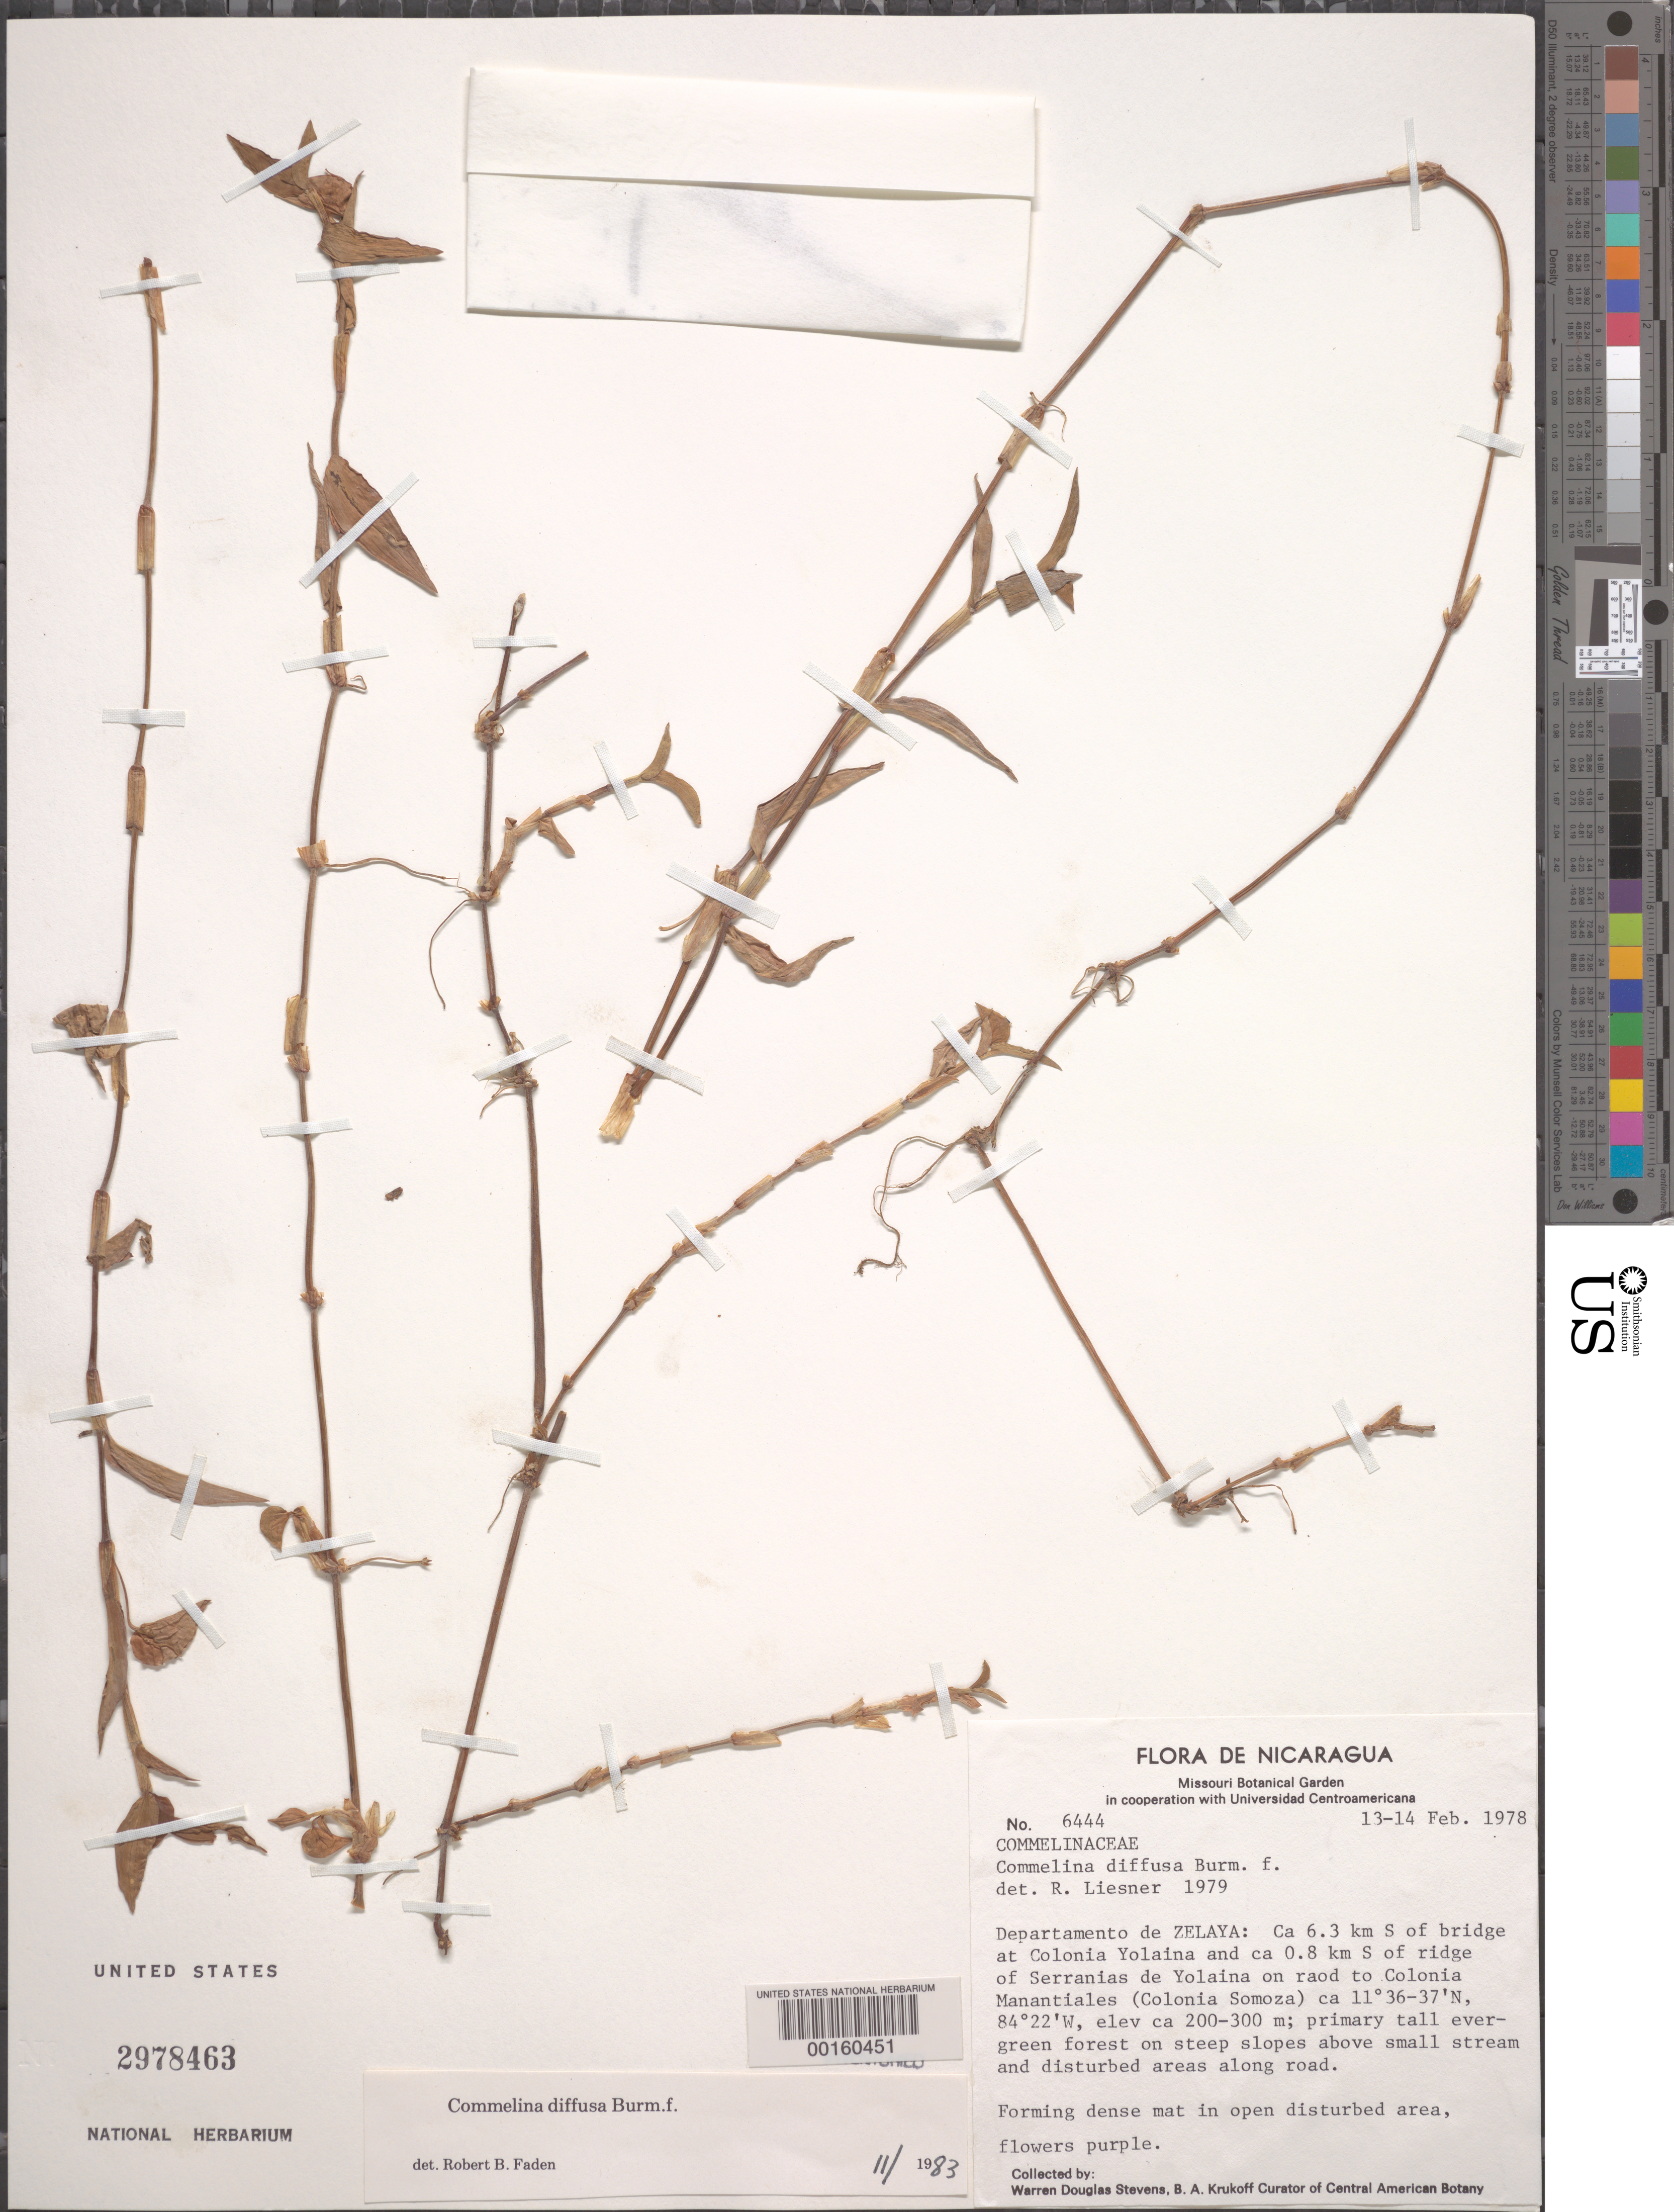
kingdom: Plantae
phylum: Tracheophyta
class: Liliopsida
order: Commelinales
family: Commelinaceae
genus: Commelina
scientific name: Commelina diffusa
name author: Burm. f.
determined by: Faden, Robert B., (US), Smithsonian Institution - National Museum of Natural History (UNITED STATES)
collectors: W. D. Stevens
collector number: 6444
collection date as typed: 13 Feb 1978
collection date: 1978-02-13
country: Nicaragua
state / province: Atlántico Sur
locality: S of bridge at colonia yolaina, s of ridge of serranias de yolaina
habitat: Dense mat, open disturbed area of slope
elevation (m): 200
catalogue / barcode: US 2978463